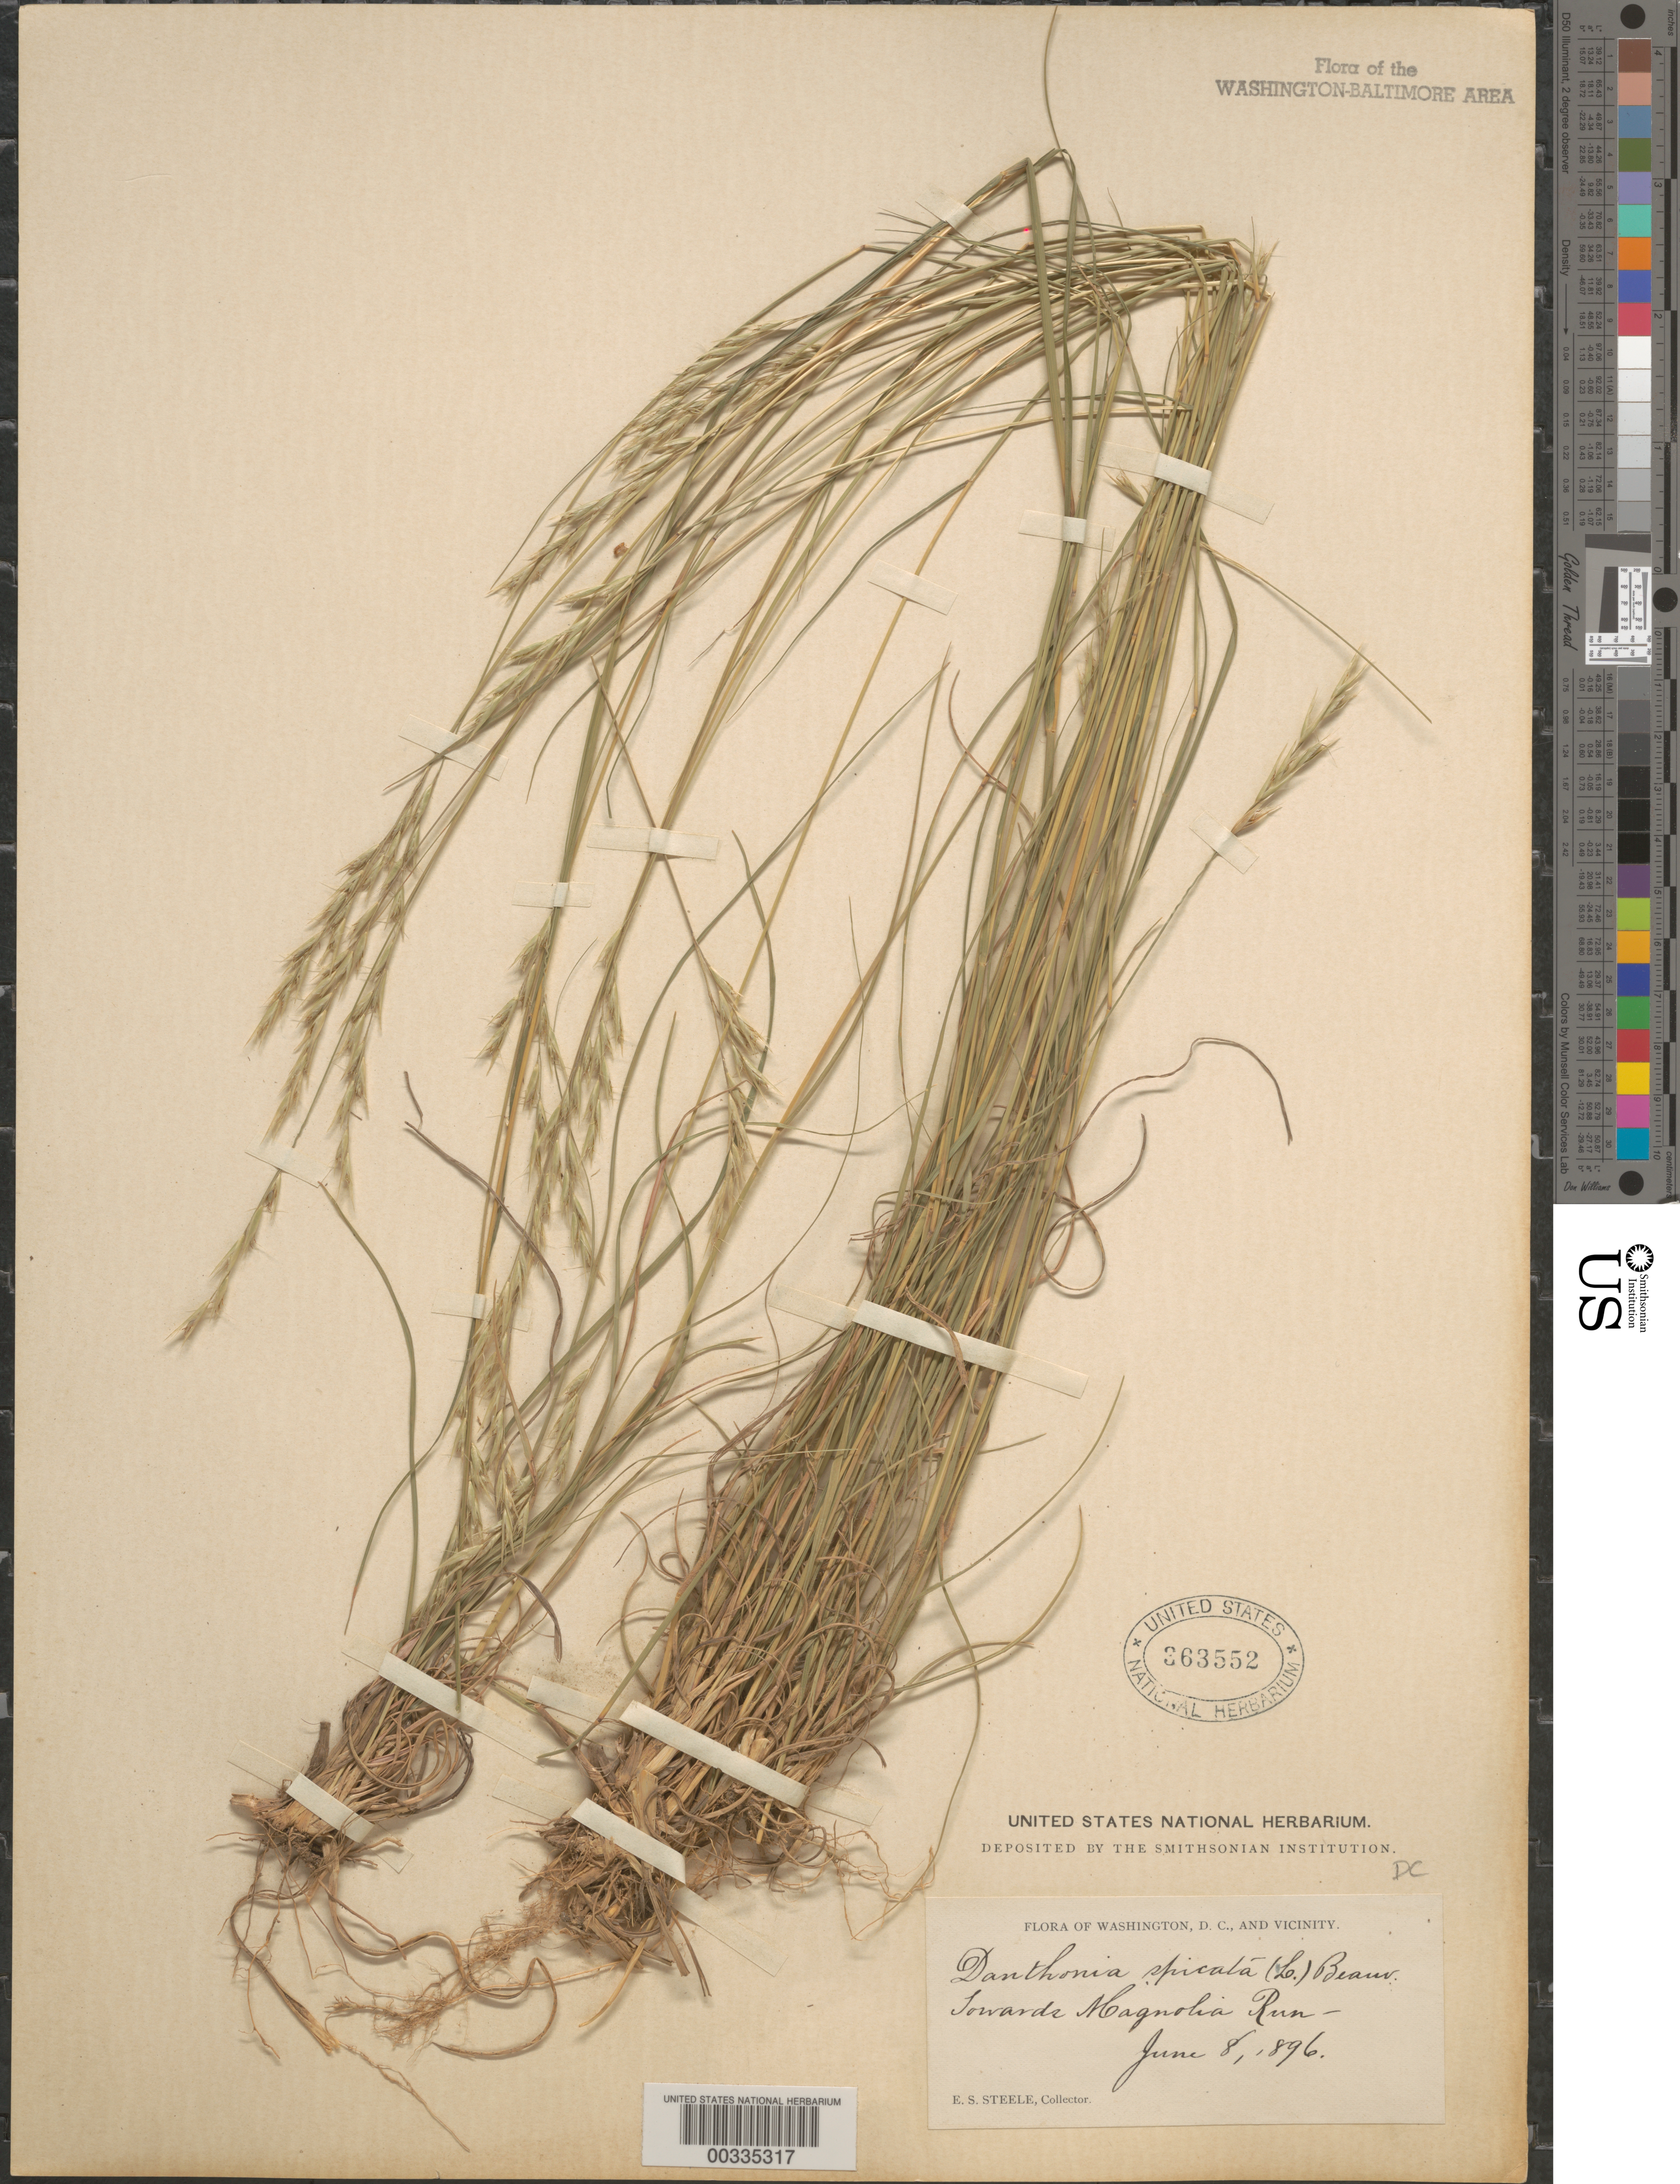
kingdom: Plantae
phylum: Tracheophyta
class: Liliopsida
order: Poales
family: Poaceae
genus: Danthonia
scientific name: Danthonia spicata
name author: (L.) P. Beauv. ex Roem. & Schult.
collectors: E. Steele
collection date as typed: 08 Jun 1896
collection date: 1896-06-08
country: United States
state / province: District of Columbia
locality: Towards Magnolia Run Rock Creek Park and Vicinity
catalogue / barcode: US 363552